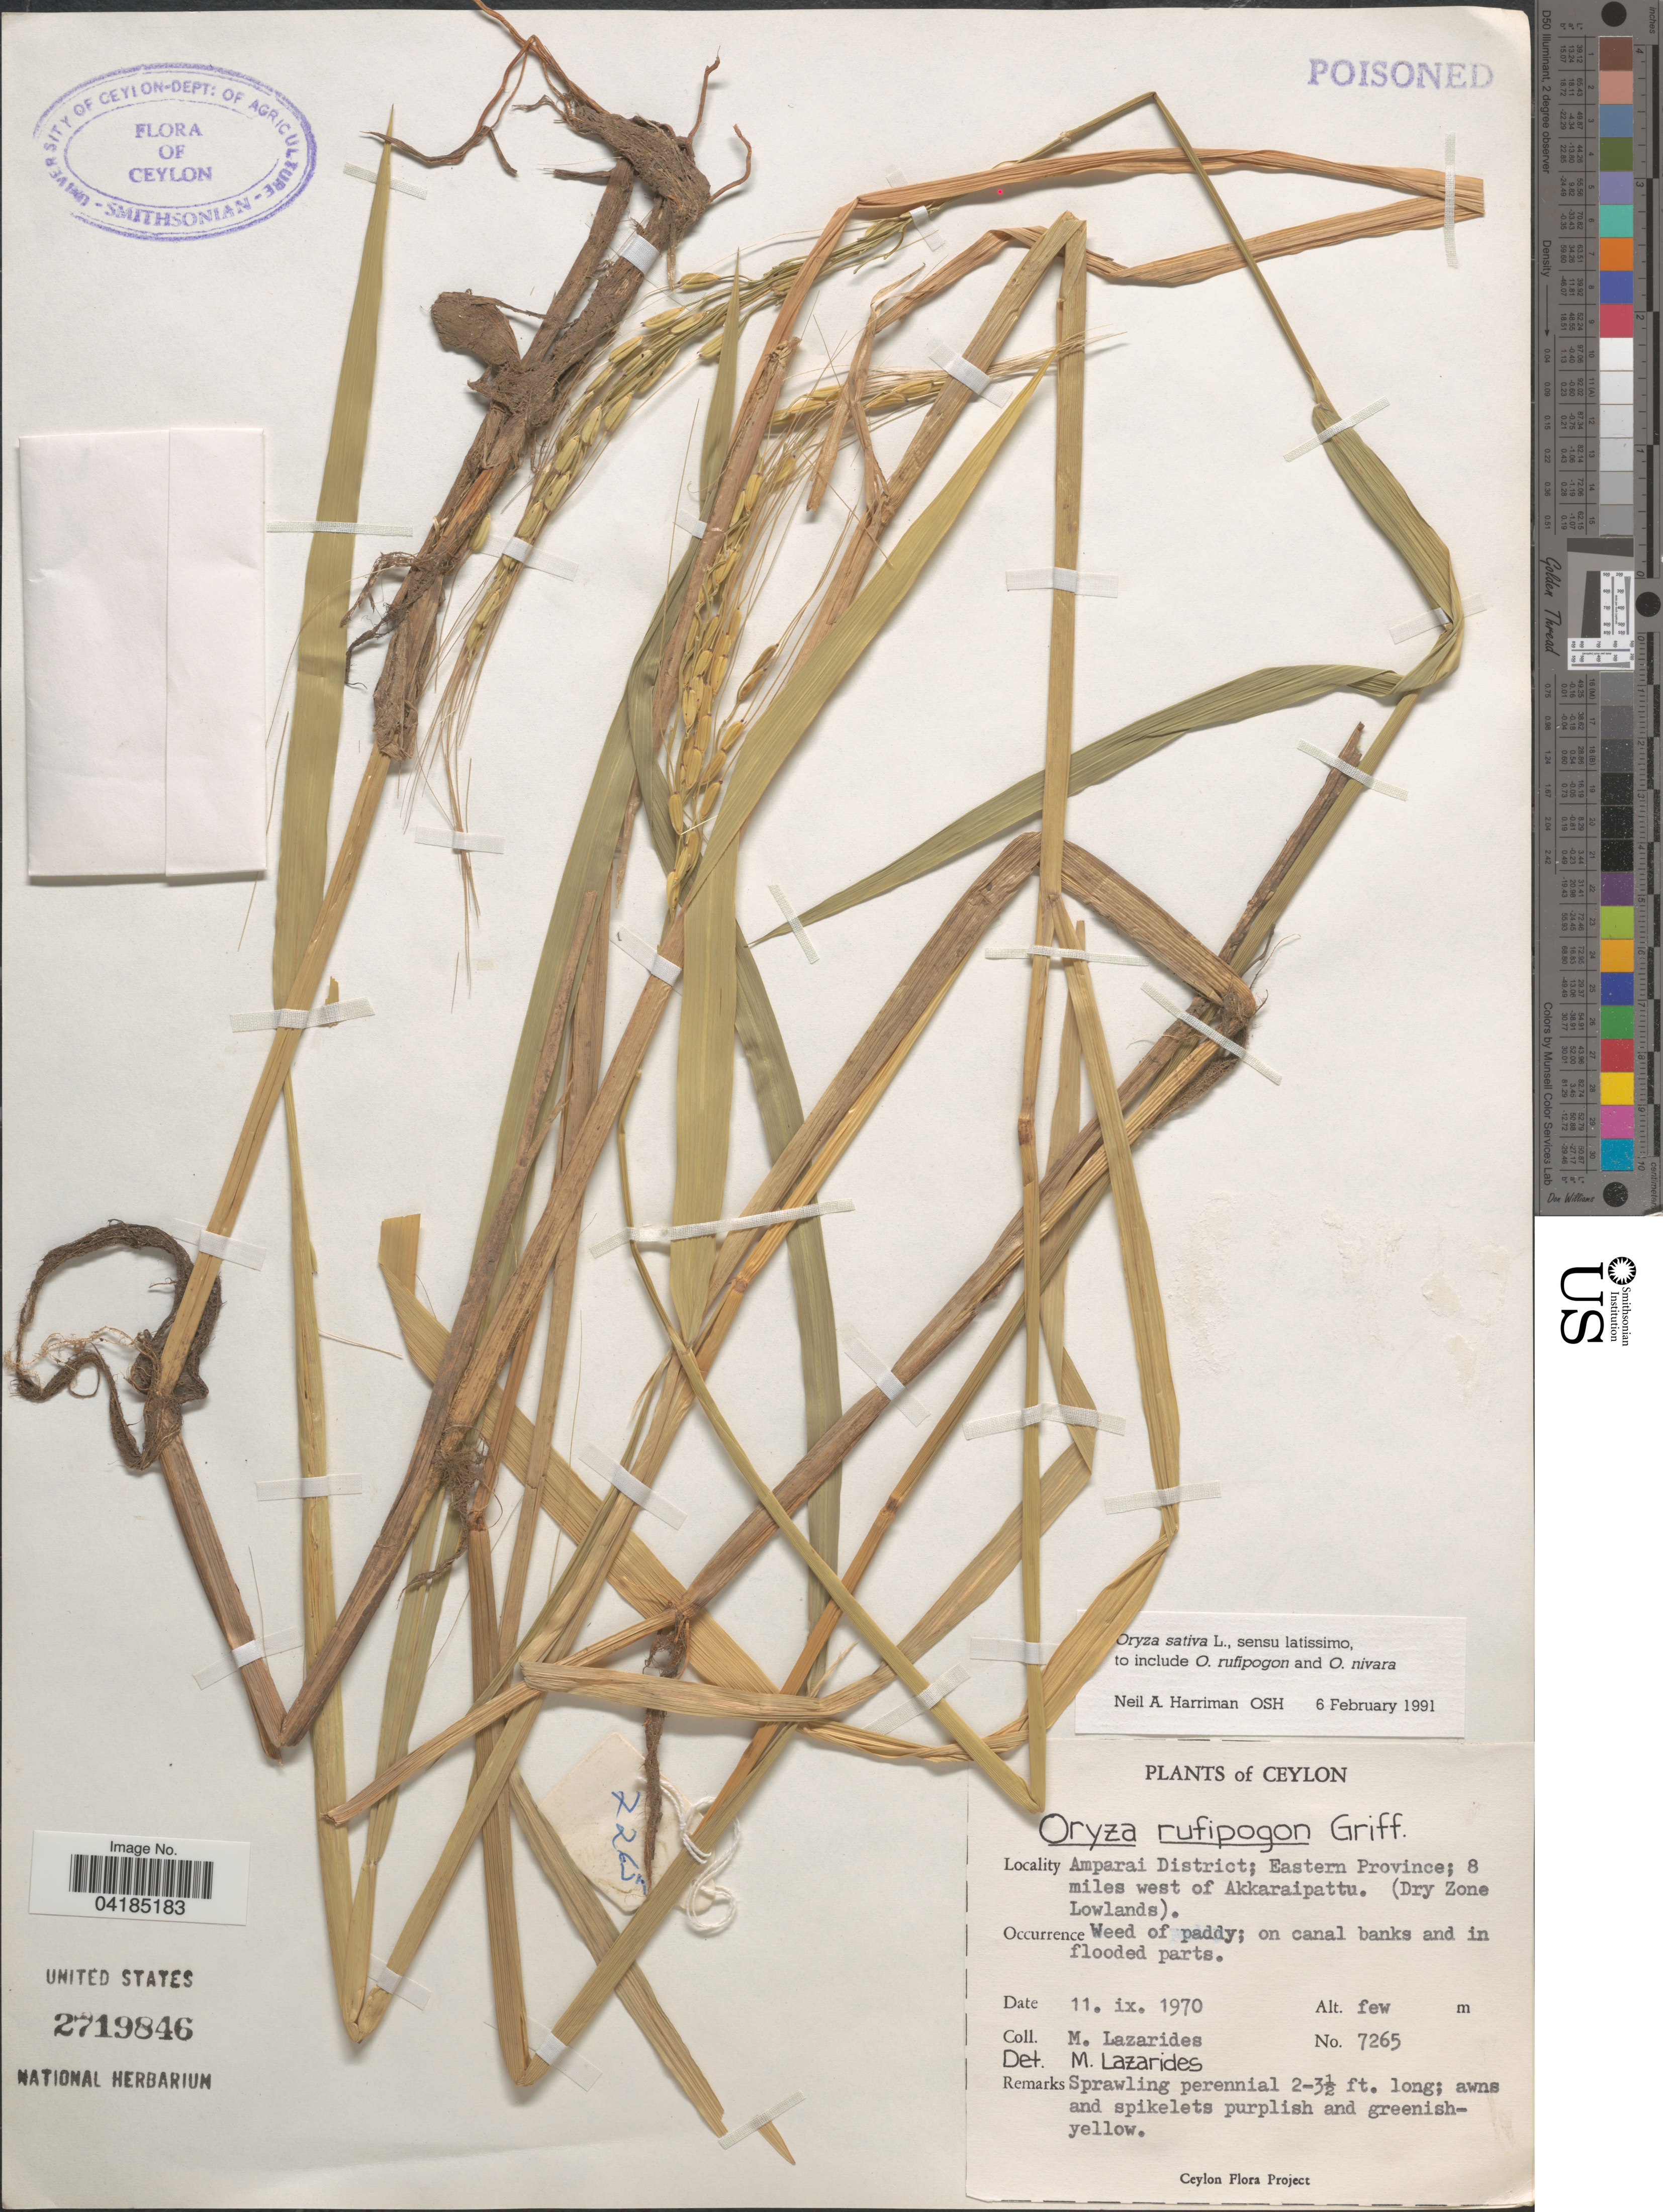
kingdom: Plantae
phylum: Tracheophyta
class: Liliopsida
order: Poales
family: Poaceae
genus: Oryza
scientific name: Oryza sativa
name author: L.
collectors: M. Lazarides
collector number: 7265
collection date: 1970-09-11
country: Sri Lanka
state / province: Eastern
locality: Ceylon. Amparai District; 8 miles west of Akkaraipattu. (Dry Zone Lowlands).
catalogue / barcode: US 2719846